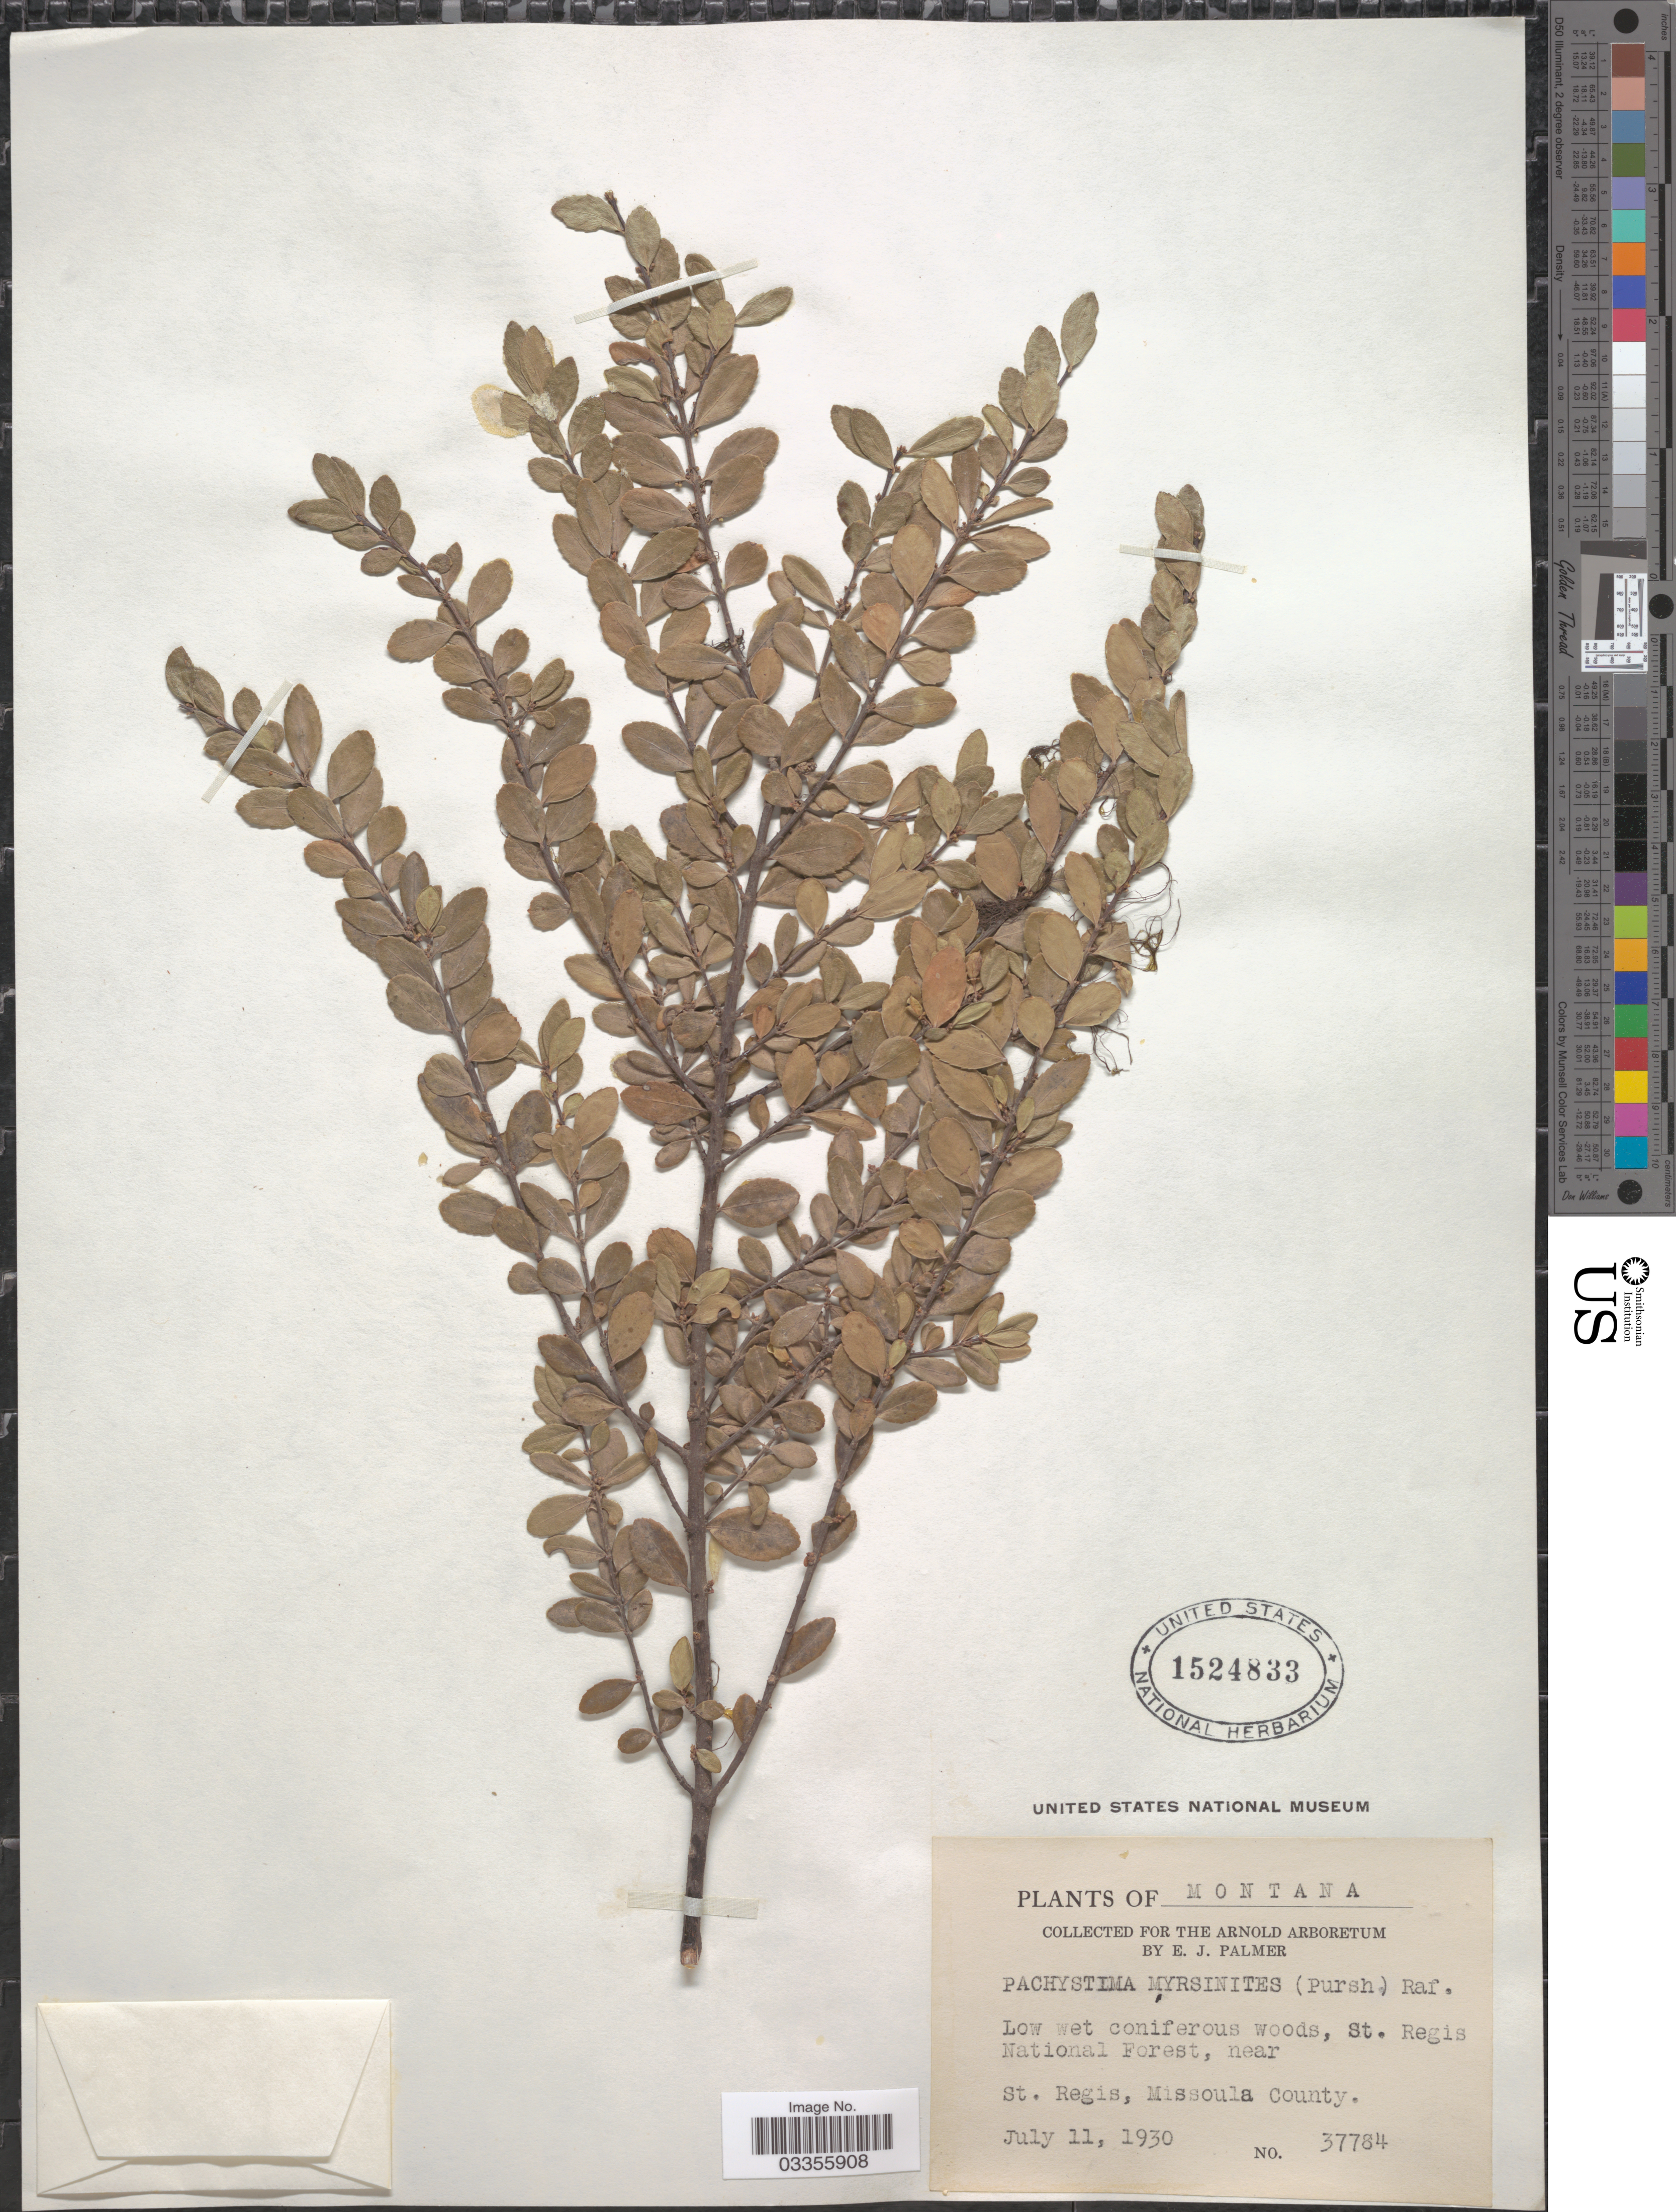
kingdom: Plantae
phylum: Tracheophyta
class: Magnoliopsida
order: Celastrales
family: Celastraceae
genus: Paxistima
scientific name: Paxistima myrsinites subsp. myrsinites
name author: (Pursh) Raf.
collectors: E. J. Palmer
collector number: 37784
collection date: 1930-07-11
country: United States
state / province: Montana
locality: St. Regis National Forest, near St. Regis, Missoula County.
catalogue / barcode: US 1524833